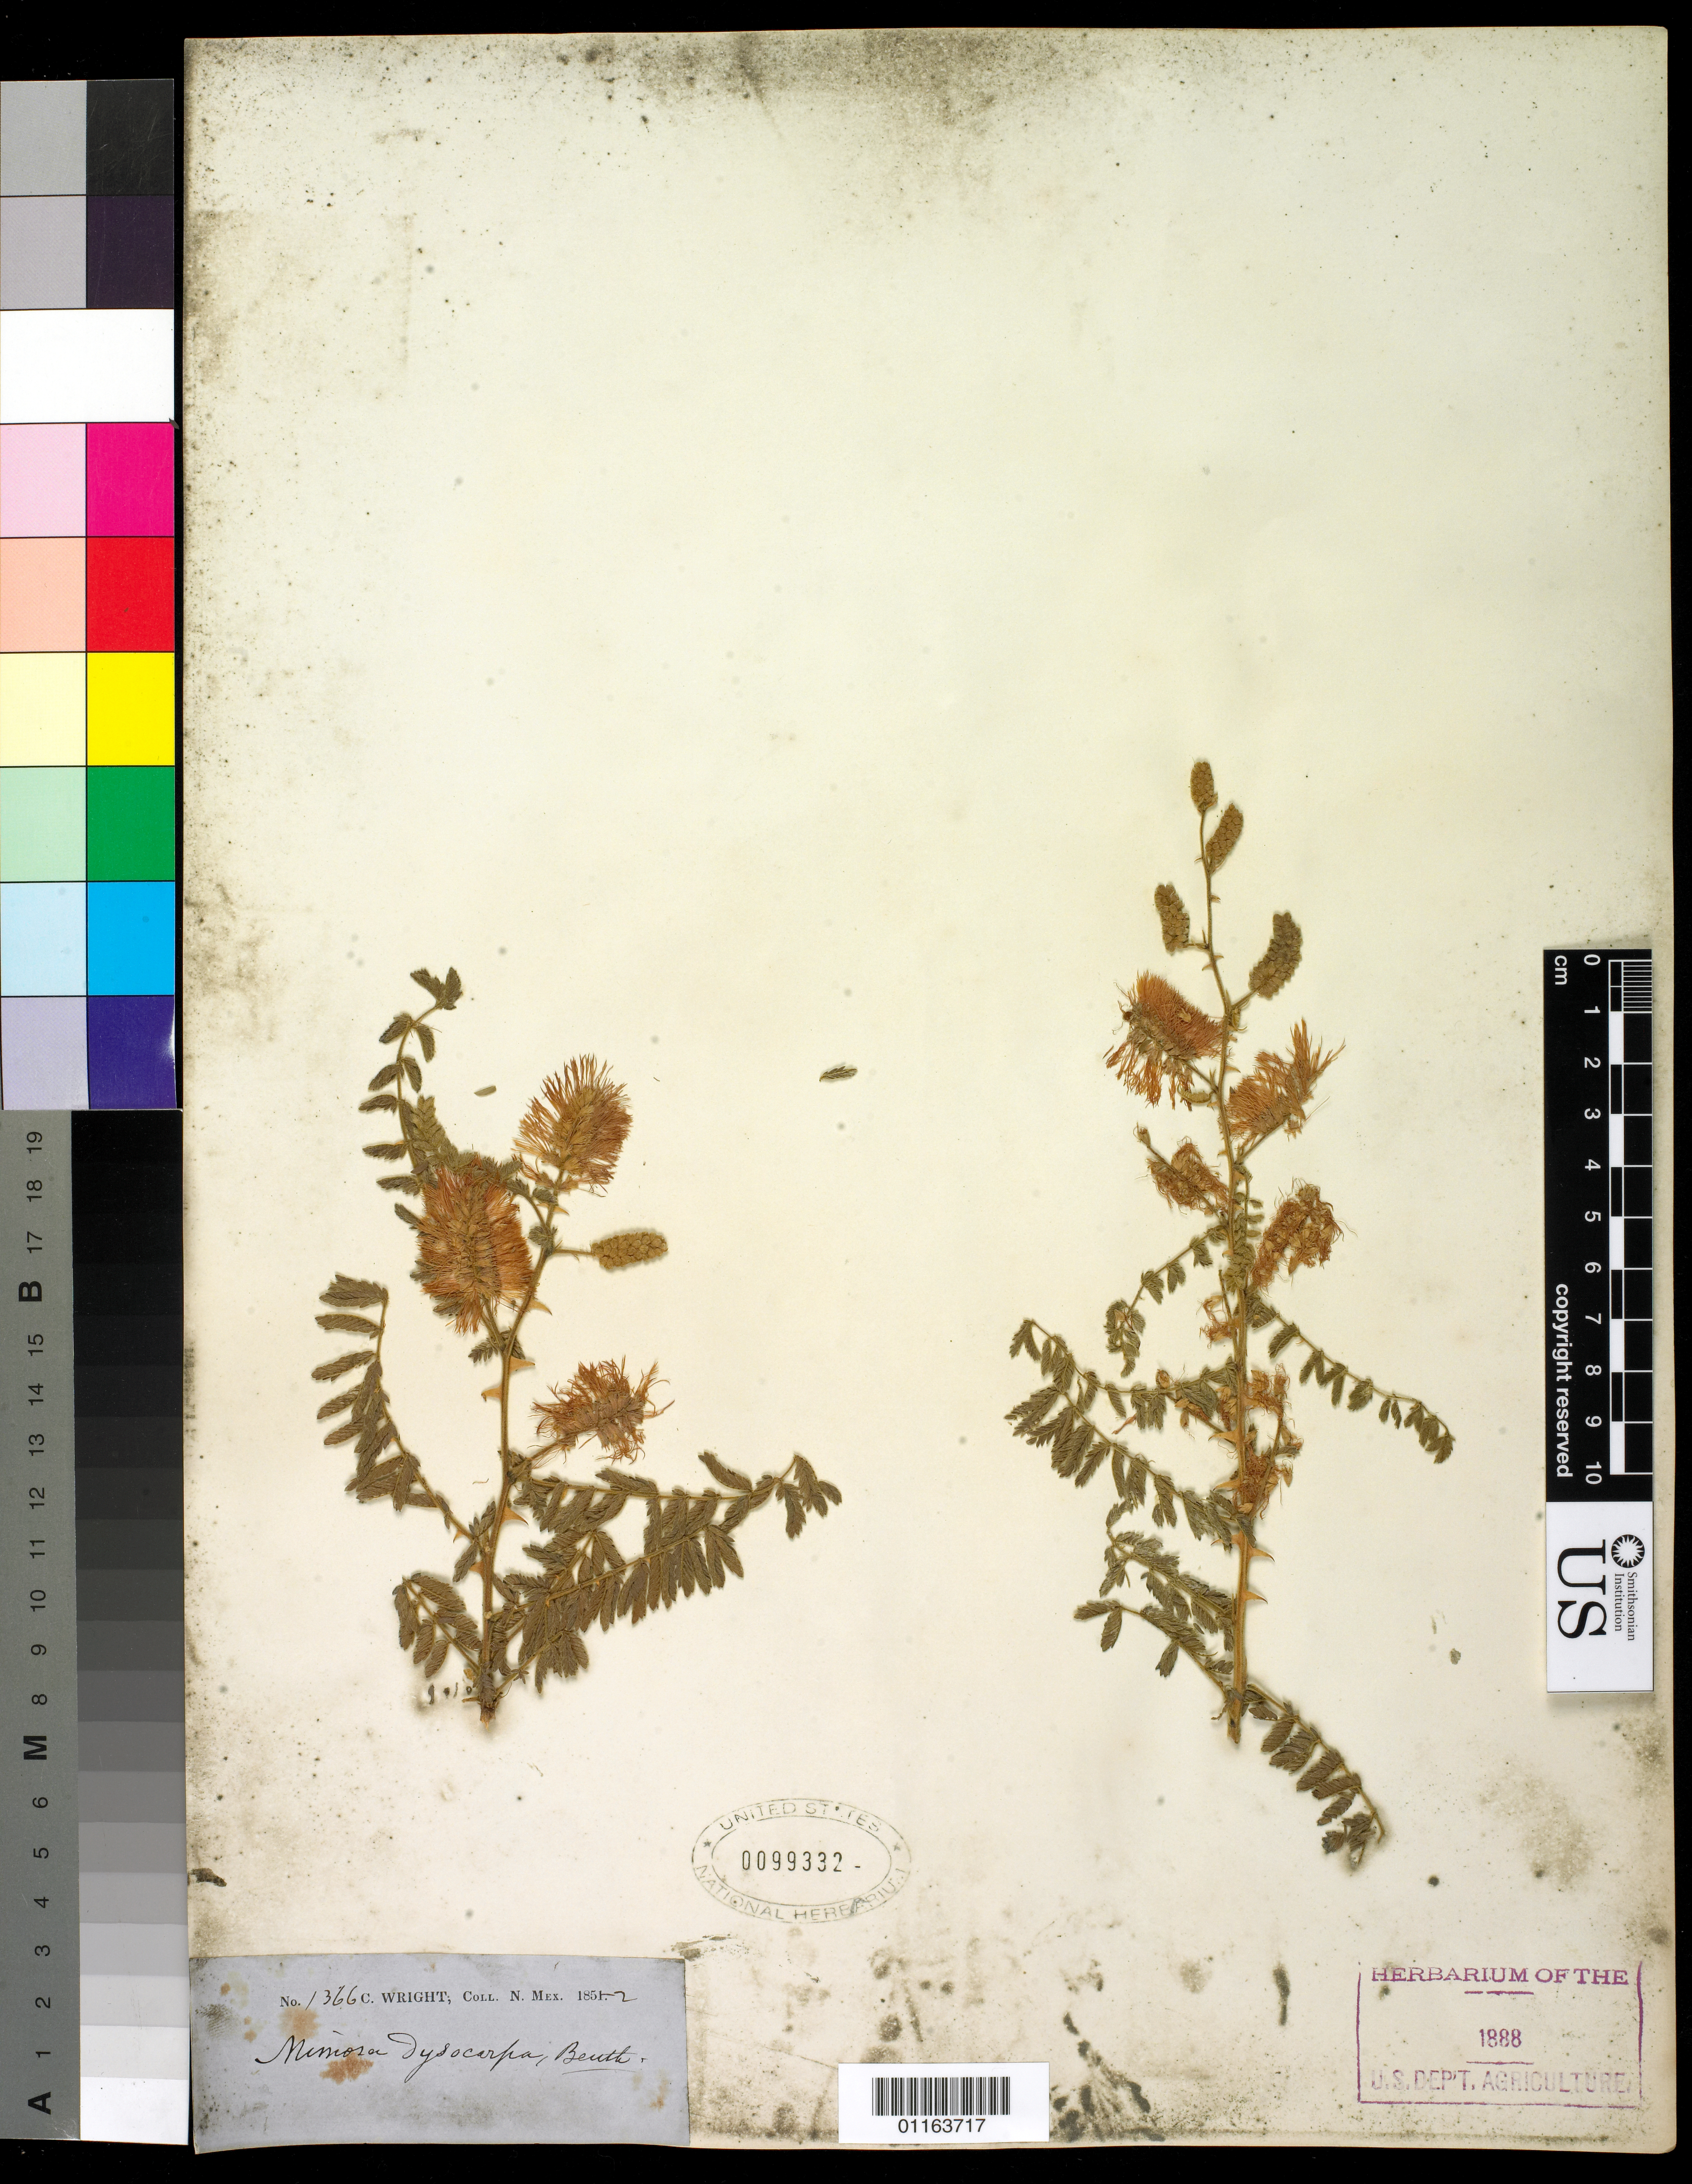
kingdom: Plantae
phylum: Tracheophyta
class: Magnoliopsida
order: Fabales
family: Fabaceae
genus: Mimosa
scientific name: Mimosa dysocarpa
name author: Benth. ex A. Gray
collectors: C. Wright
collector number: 1366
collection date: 1851/1852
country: United States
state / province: New Mexico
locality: "N. Mex." [=northern Mexico or New Mexico? either way possibly referring to present-day Arizona or Texas]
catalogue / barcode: US 99332